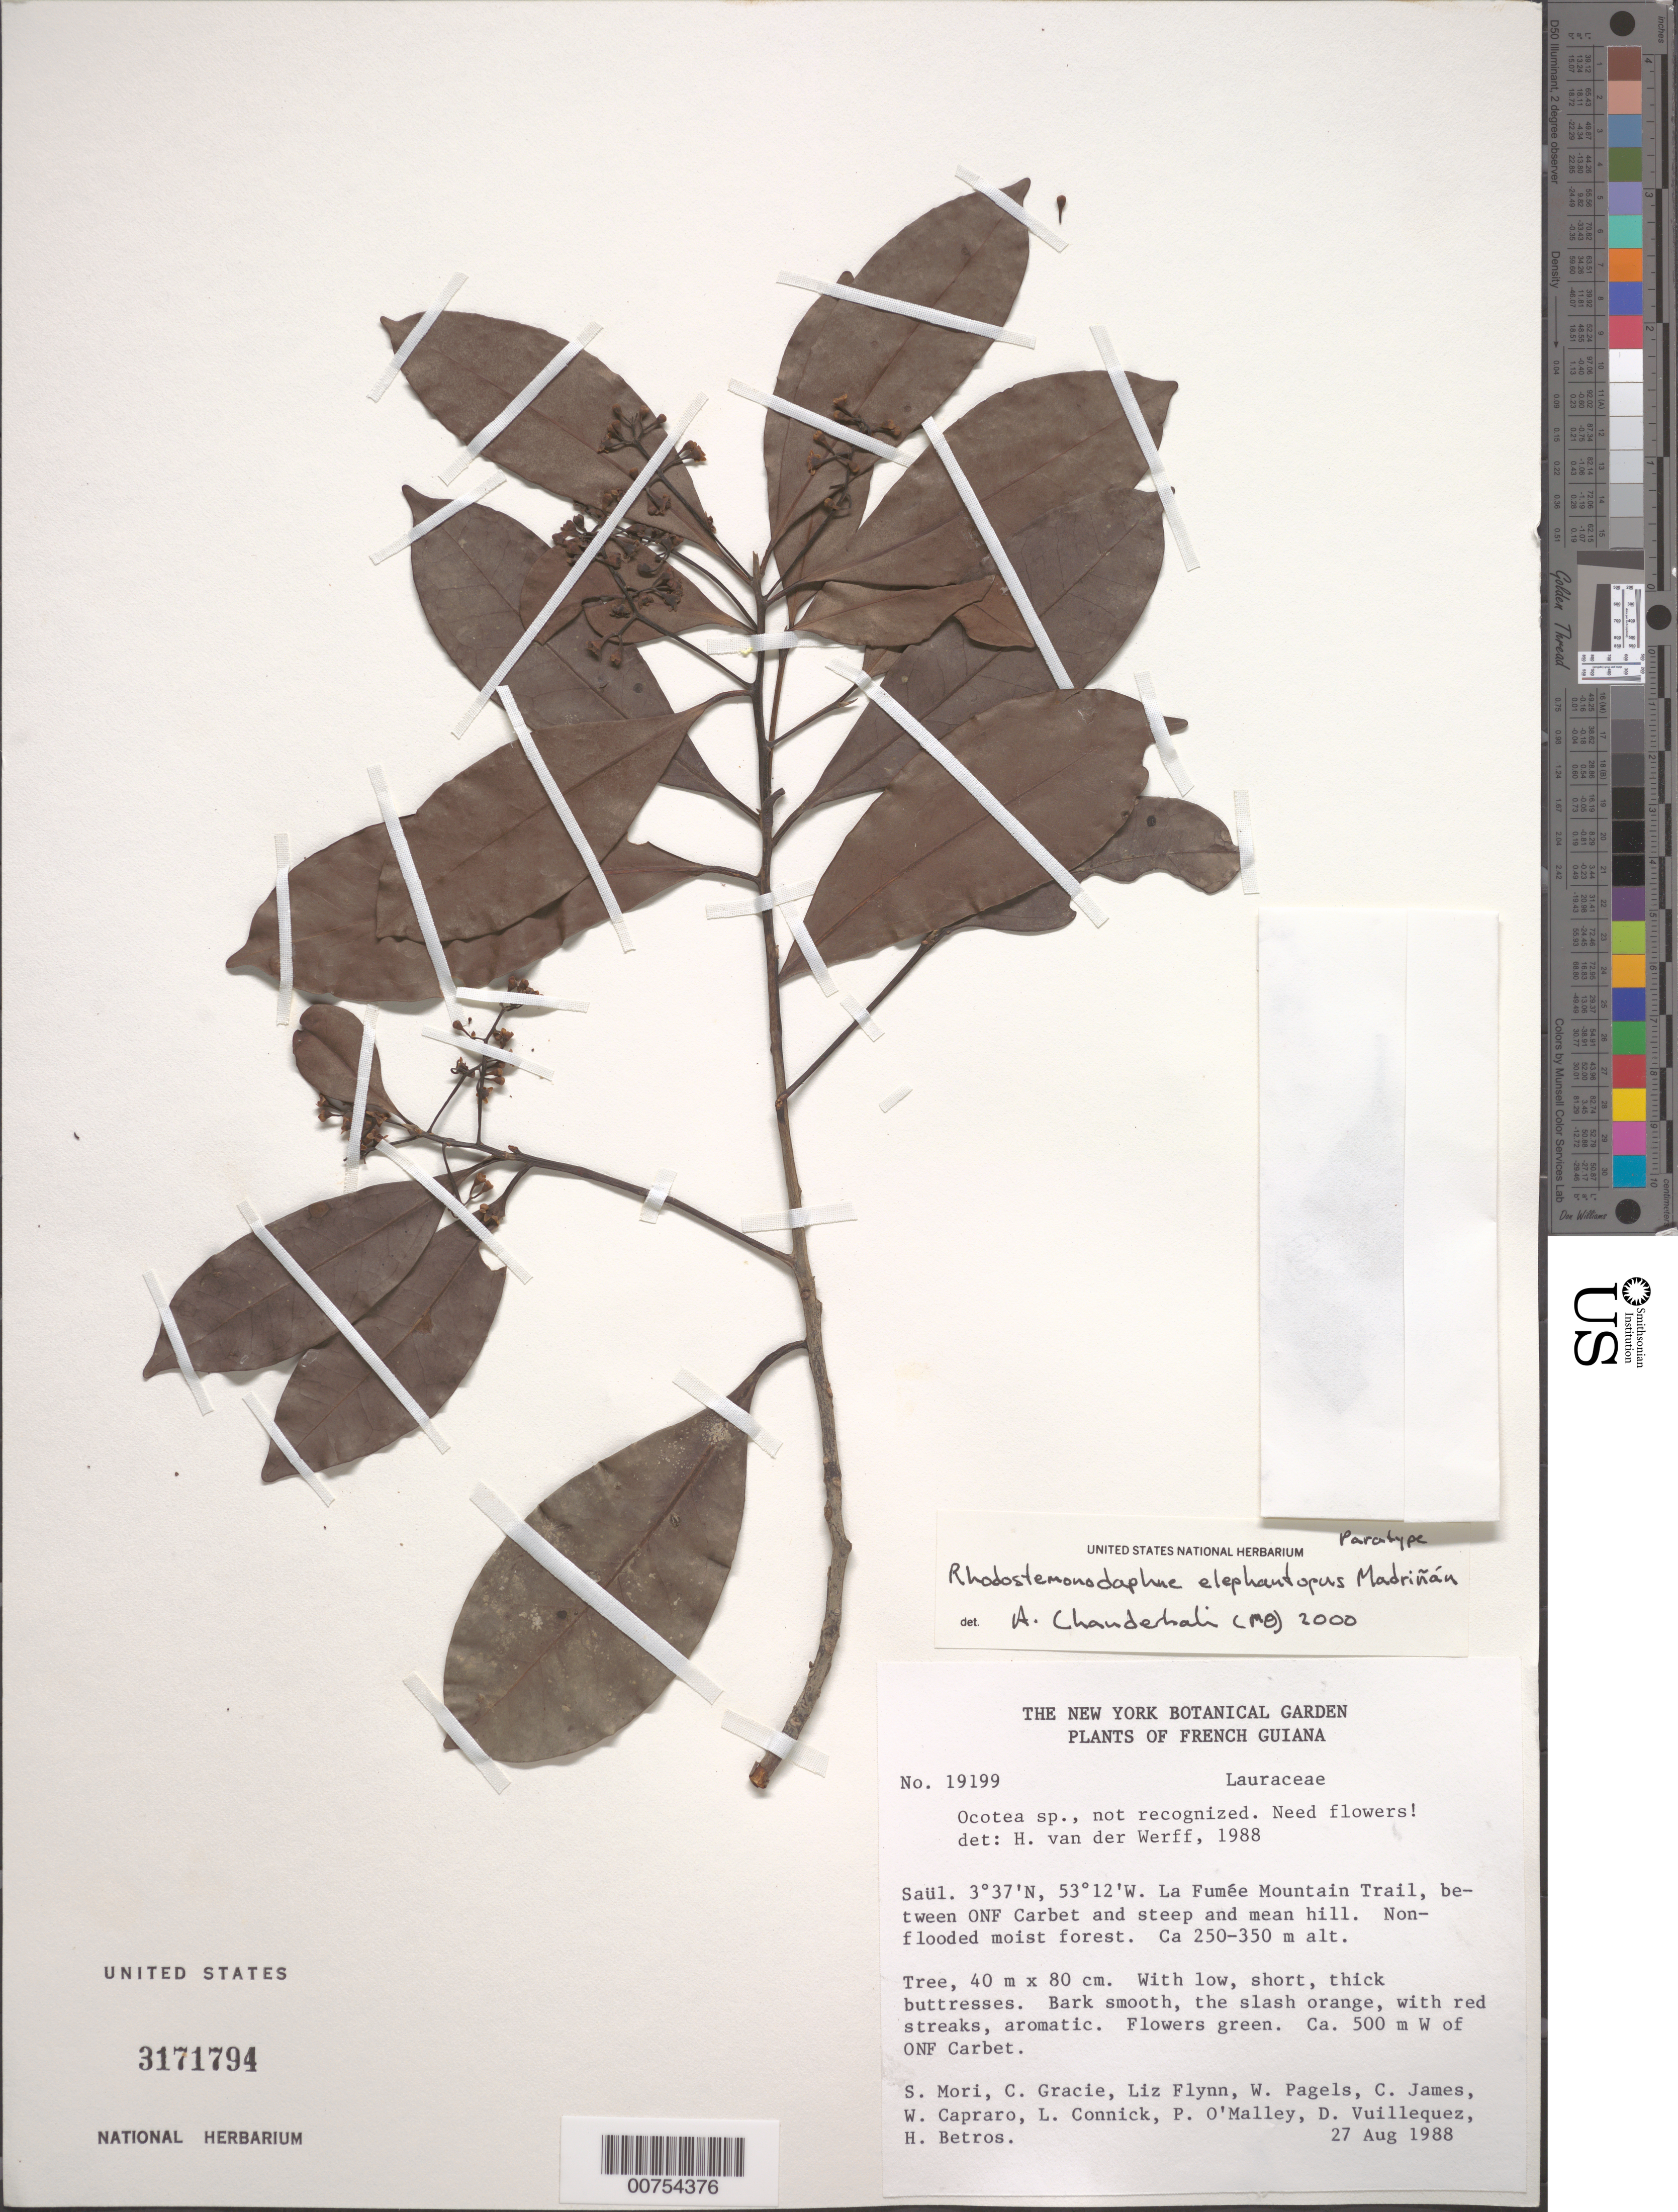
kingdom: Plantae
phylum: Tracheophyta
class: Magnoliopsida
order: Laurales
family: Lauraceae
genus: Rhodostemonodaphne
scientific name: Rhodostemonodaphne elephantopus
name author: Madriñán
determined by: Chanderbali, Andre Shashi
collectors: S. Mori, C. A. Gracie, L. Flynn, W. Pagels, C. James, W. Capraro & L. Connick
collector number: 19199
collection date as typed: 27-Aug-88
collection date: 1988-08-27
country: French Guiana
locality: Saül, La Fumée Mountain Trail, 500 m W of ONF Carbet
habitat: Non-flooded moist forest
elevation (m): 250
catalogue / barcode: US 3171794